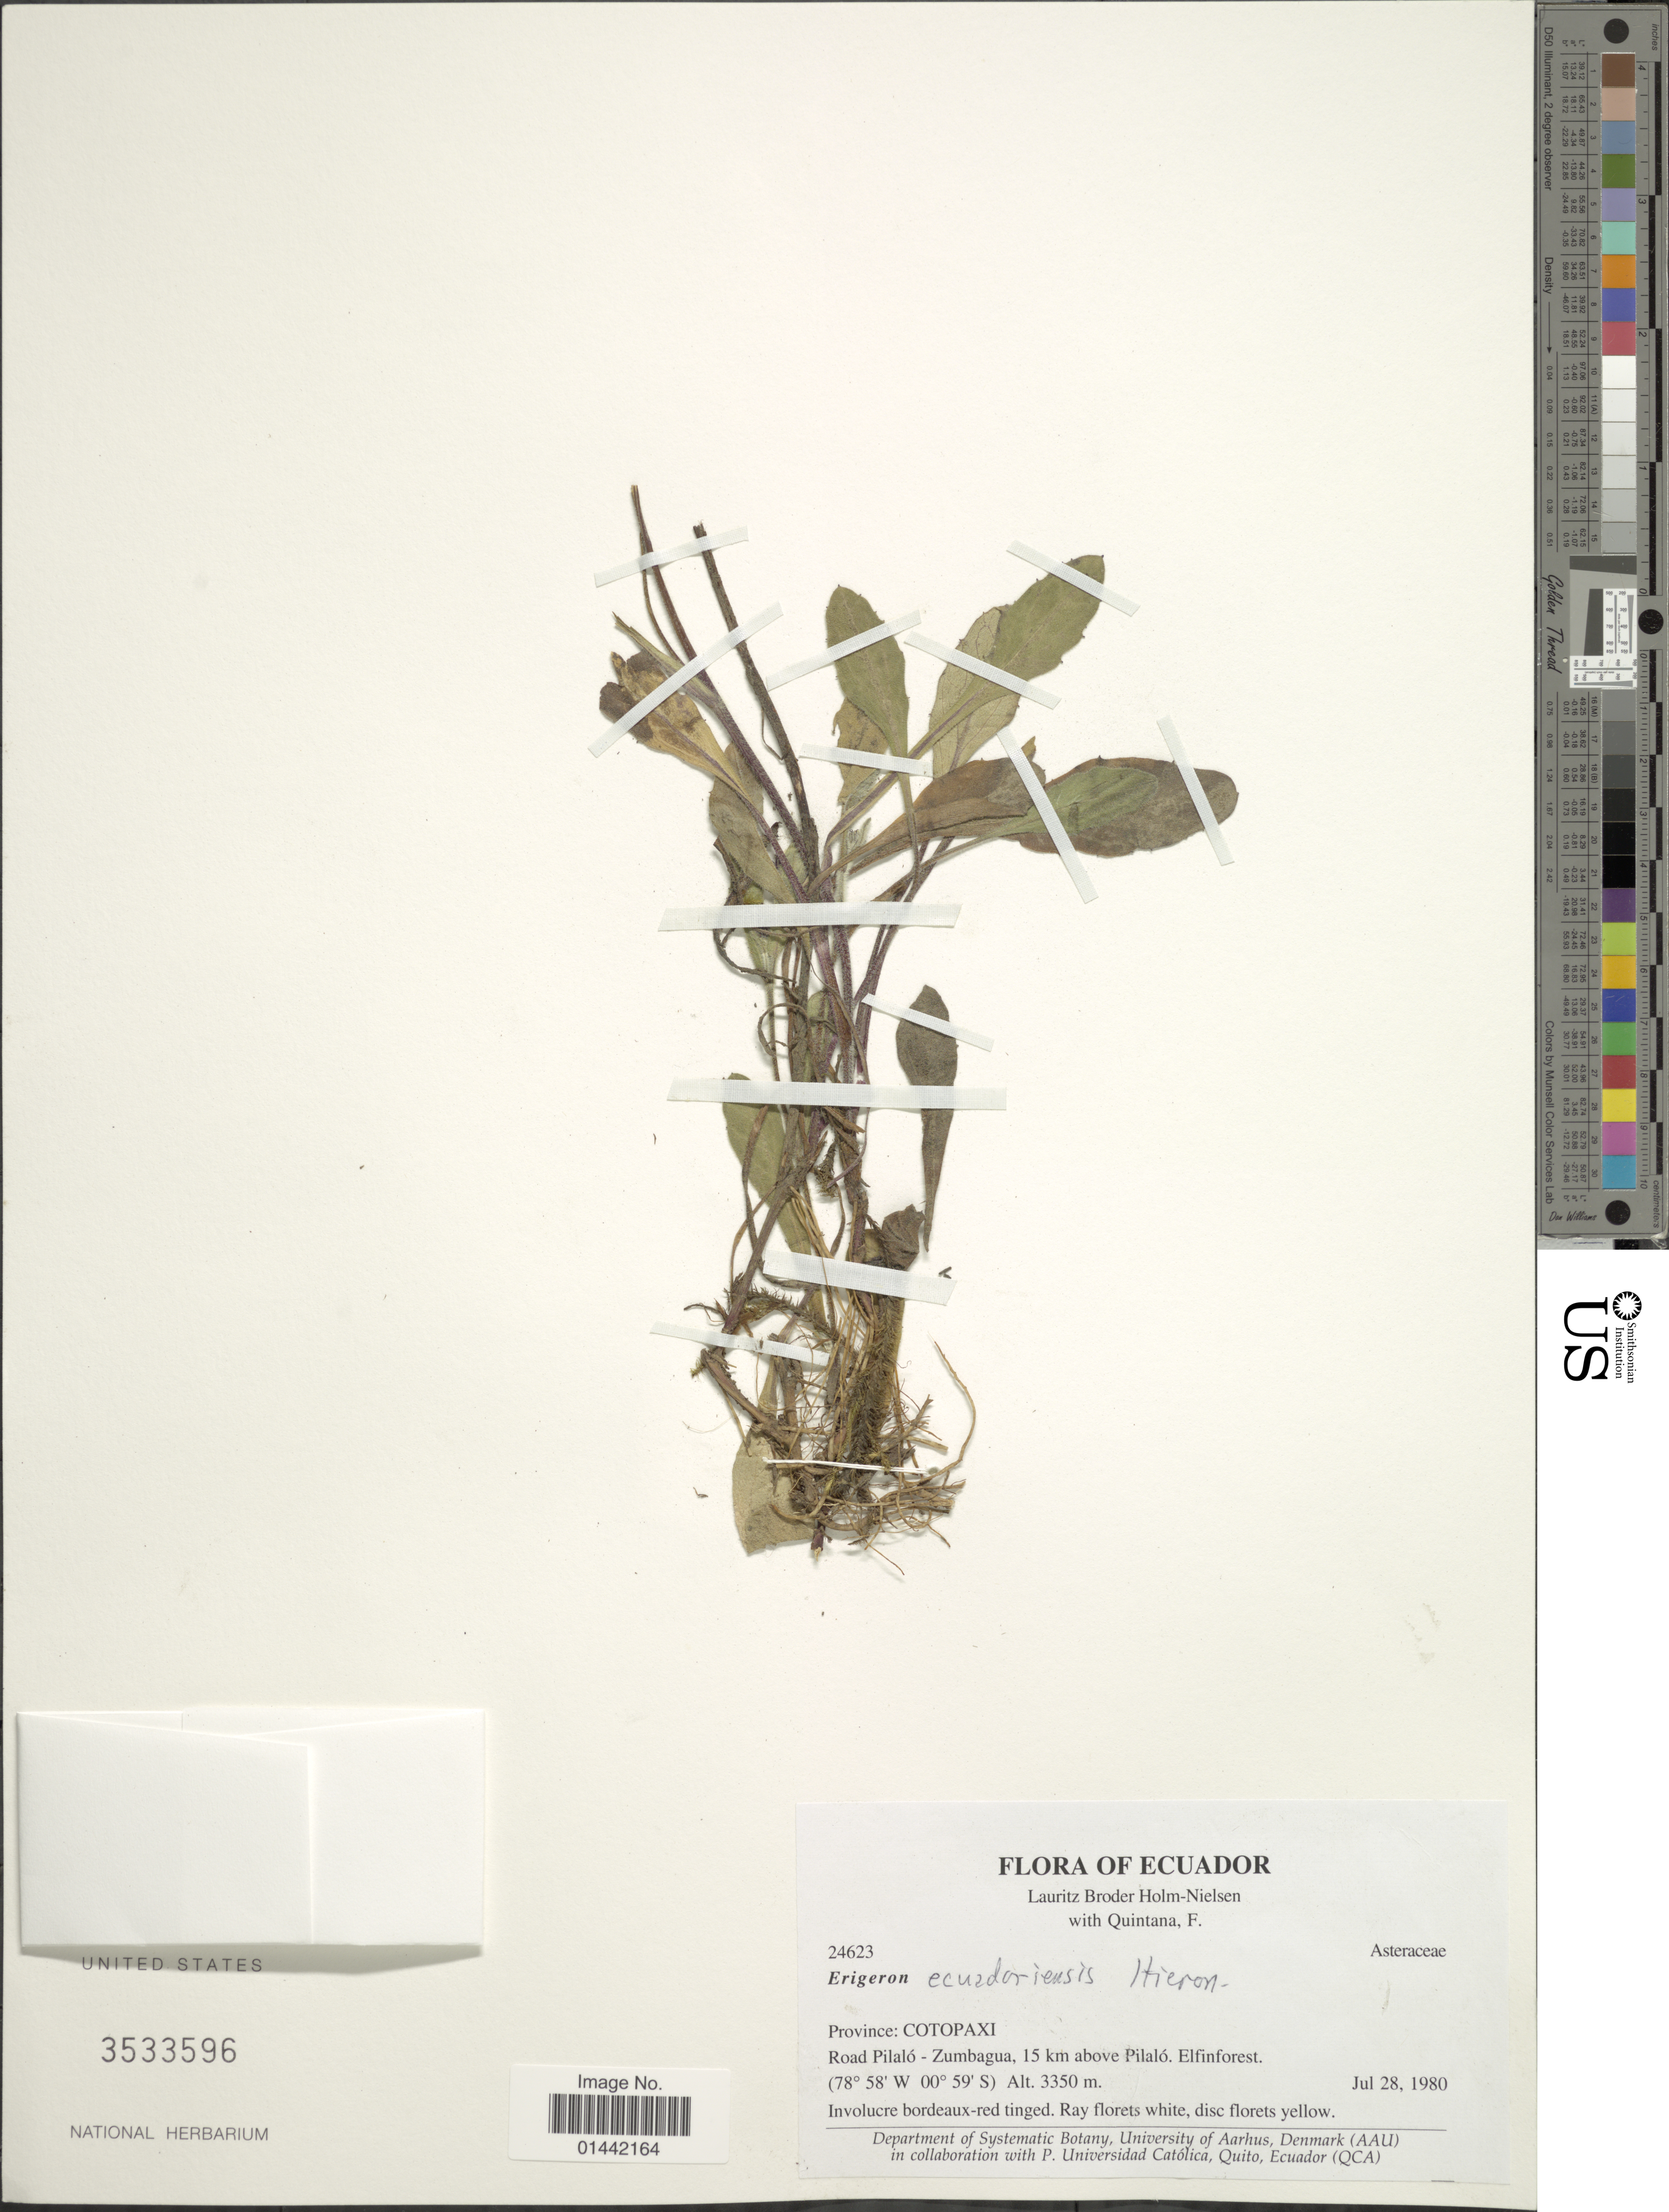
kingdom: Plantae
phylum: Tracheophyta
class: Magnoliopsida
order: Asterales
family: Asteraceae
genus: Erigeron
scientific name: Erigeron equadoriensis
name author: Hieron.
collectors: L. B. Holm-Nielsen & F. Quintana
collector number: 24623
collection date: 1980-07-28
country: Ecuador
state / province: Cotopaxi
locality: Road Pilaló- Zumbagua, 15 km above Pilaló, elfinforest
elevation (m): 3350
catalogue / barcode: US 3533596